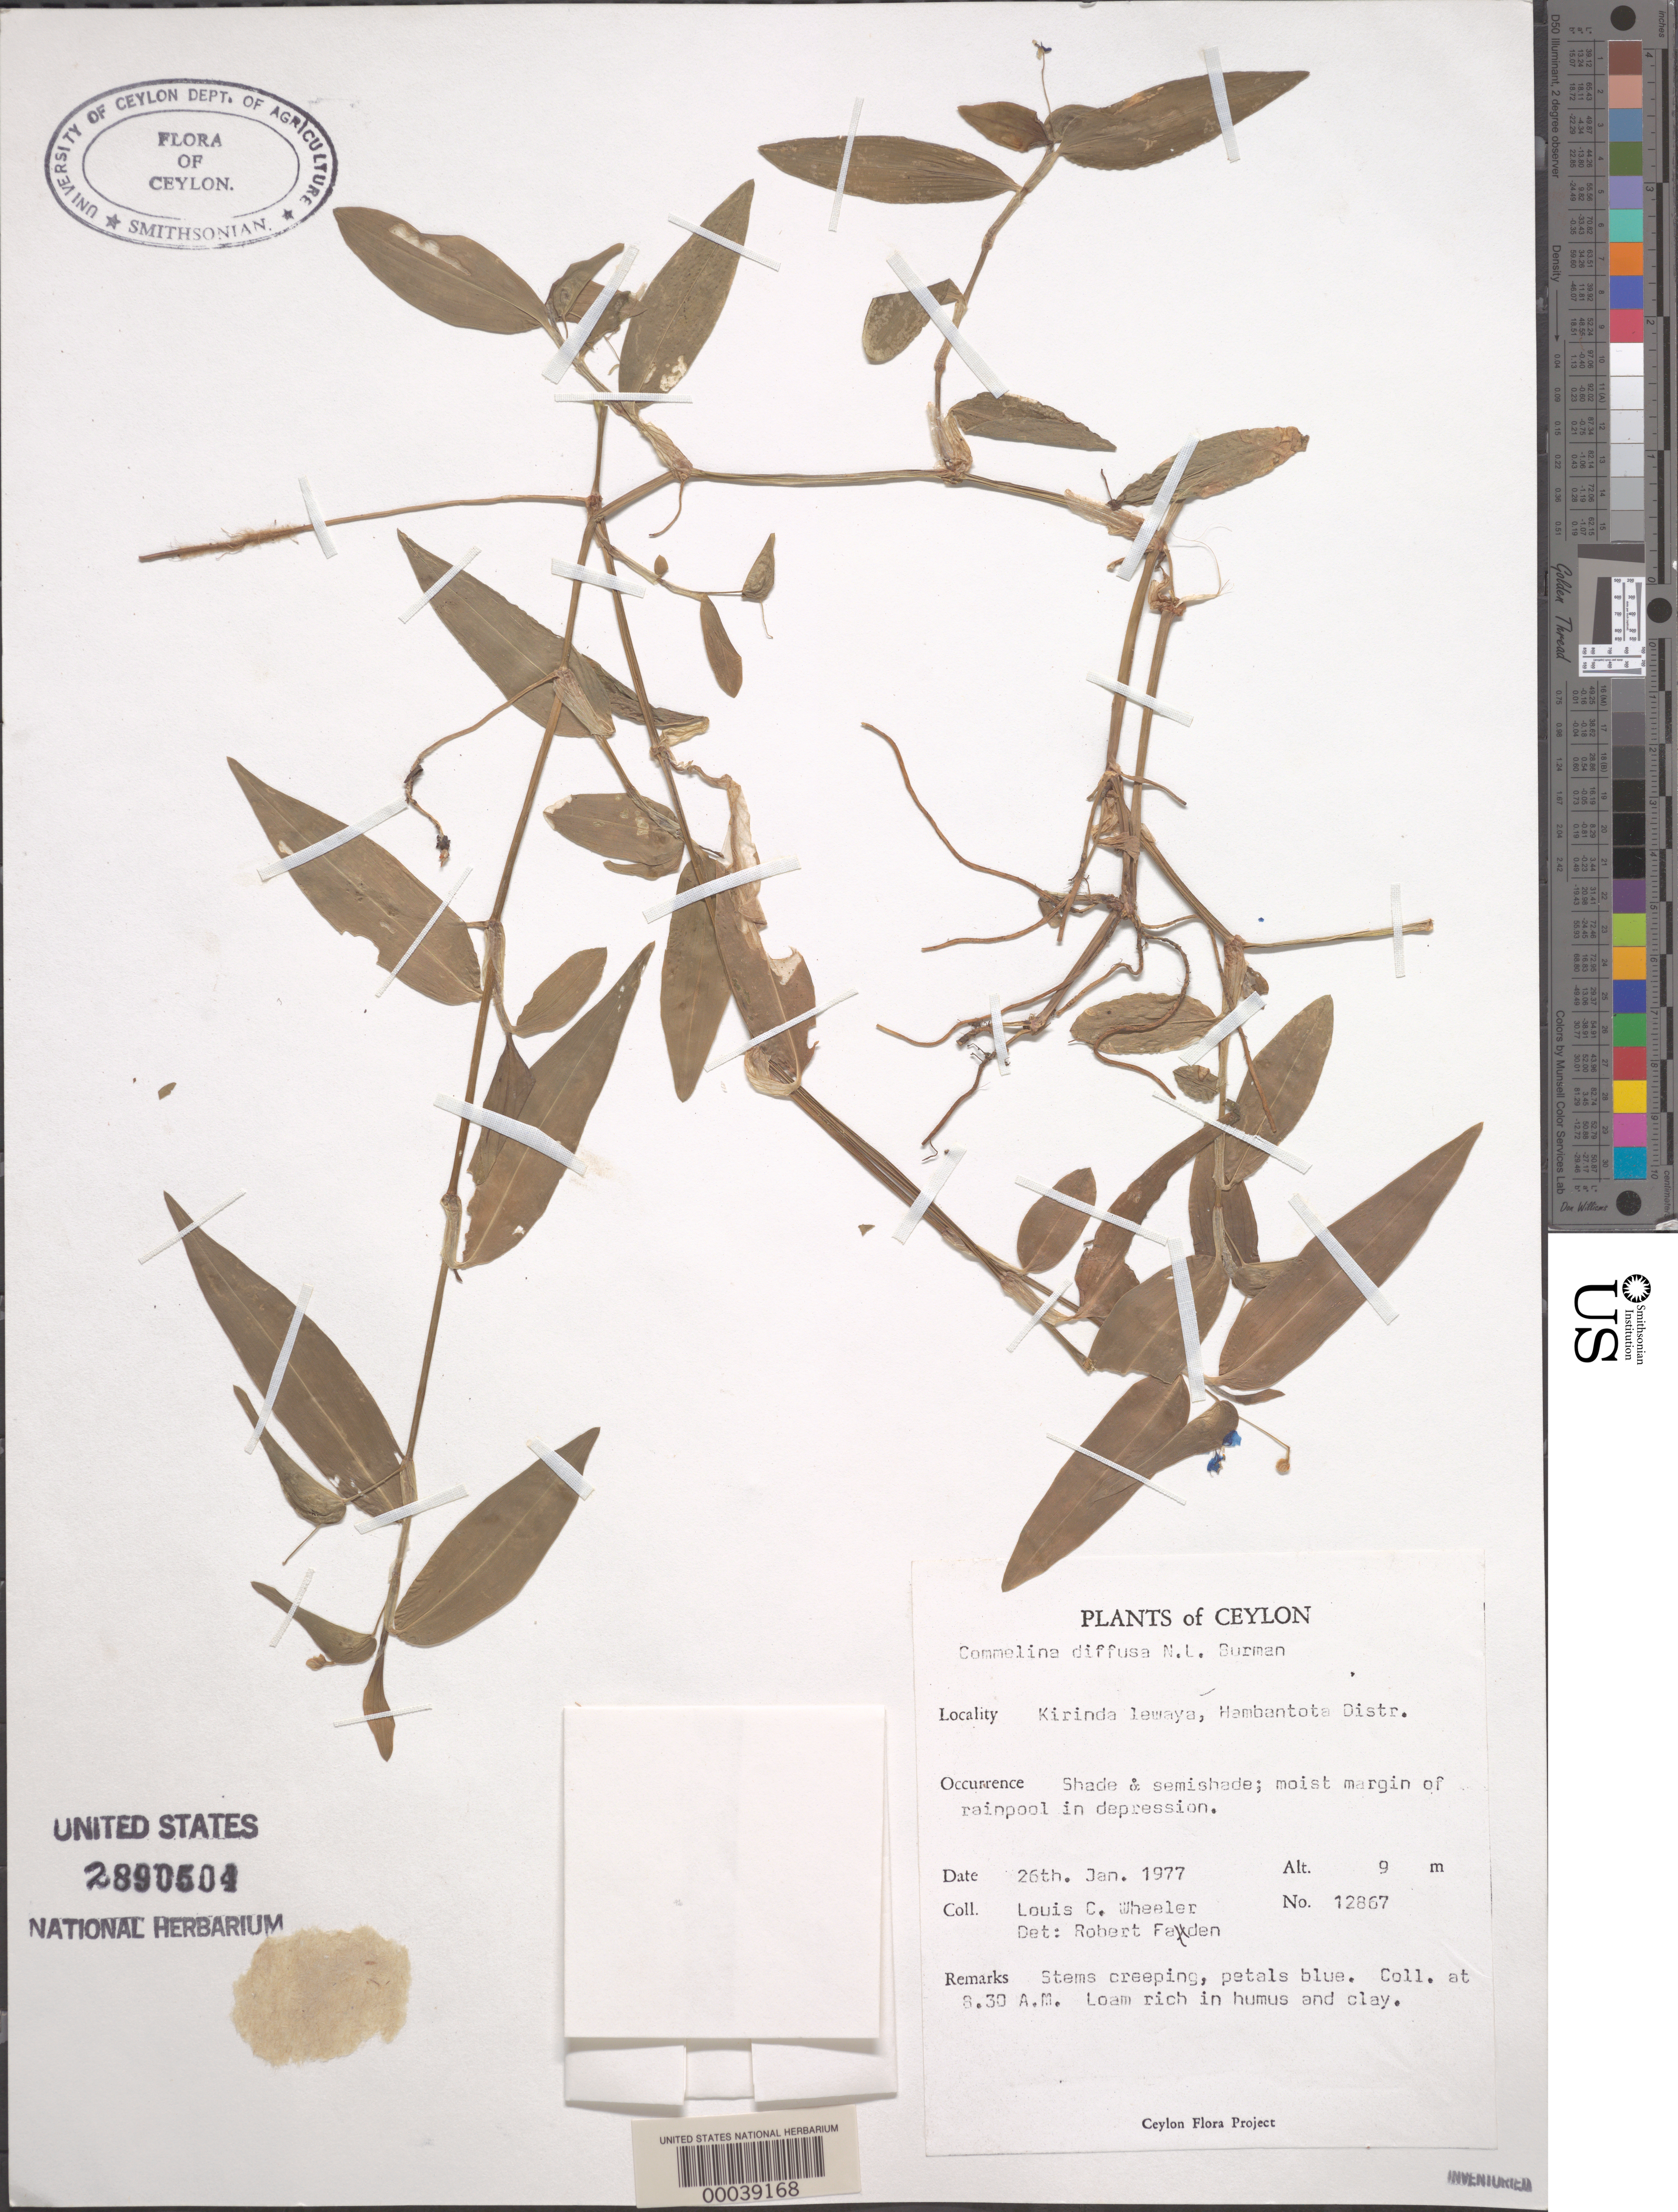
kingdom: Plantae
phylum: Tracheophyta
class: Liliopsida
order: Commelinales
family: Commelinaceae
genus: Commelina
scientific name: Commelina diffusa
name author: Burm. f.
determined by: Faden, Robert B., (US), Smithsonian Institution - National Museum of Natural History (UNITED STATES)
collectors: L. C. Wheeler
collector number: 12867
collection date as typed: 26 Jan 1977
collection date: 1977-01-26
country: Sri Lanka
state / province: Southern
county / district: Hambantota Dist.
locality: Kirinda lewaya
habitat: Loam rich in humus and clay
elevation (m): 9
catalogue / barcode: US 2890504